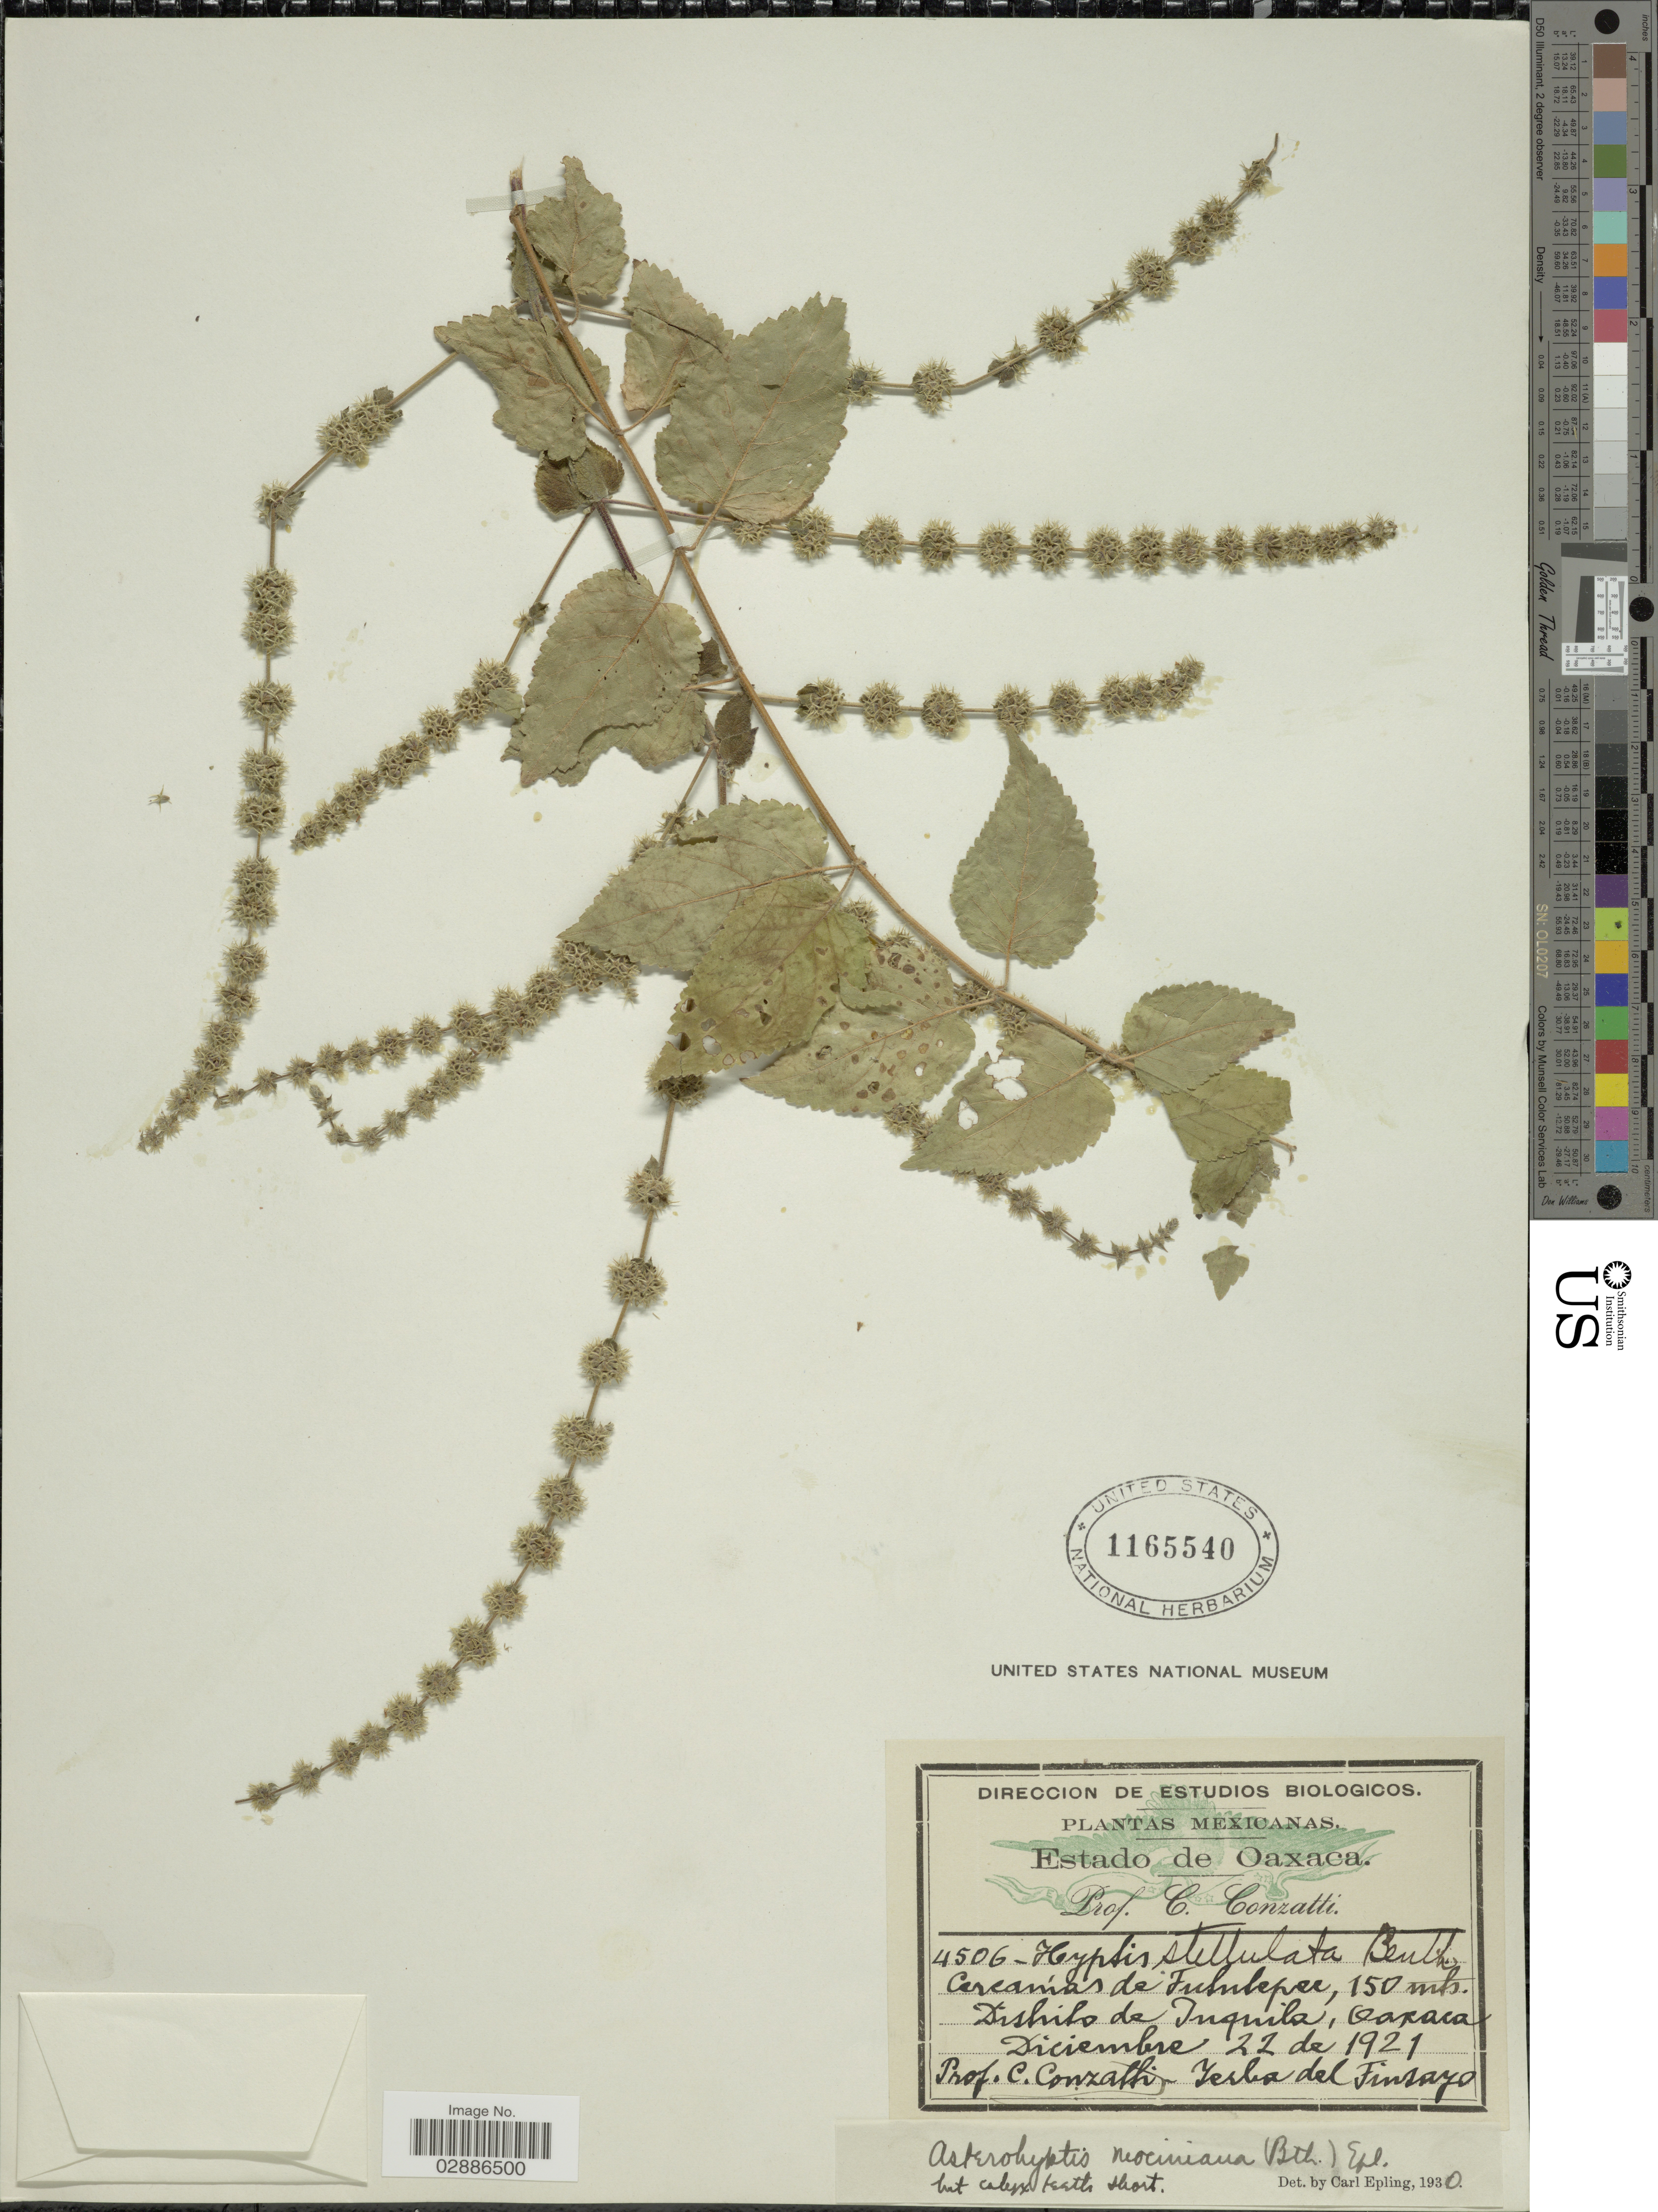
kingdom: Plantae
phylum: Tracheophyta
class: Magnoliopsida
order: Lamiales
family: Lamiaceae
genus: Asterohyptis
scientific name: Asterohyptis mociniana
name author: (Benth.) Epling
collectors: C. Conzalli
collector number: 4506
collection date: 1921-12-22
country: Mexico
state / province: Oaxaca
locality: Distrito de Inquila, Oaxaca, Cercamas de Fusutepec.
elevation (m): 150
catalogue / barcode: US 1165540